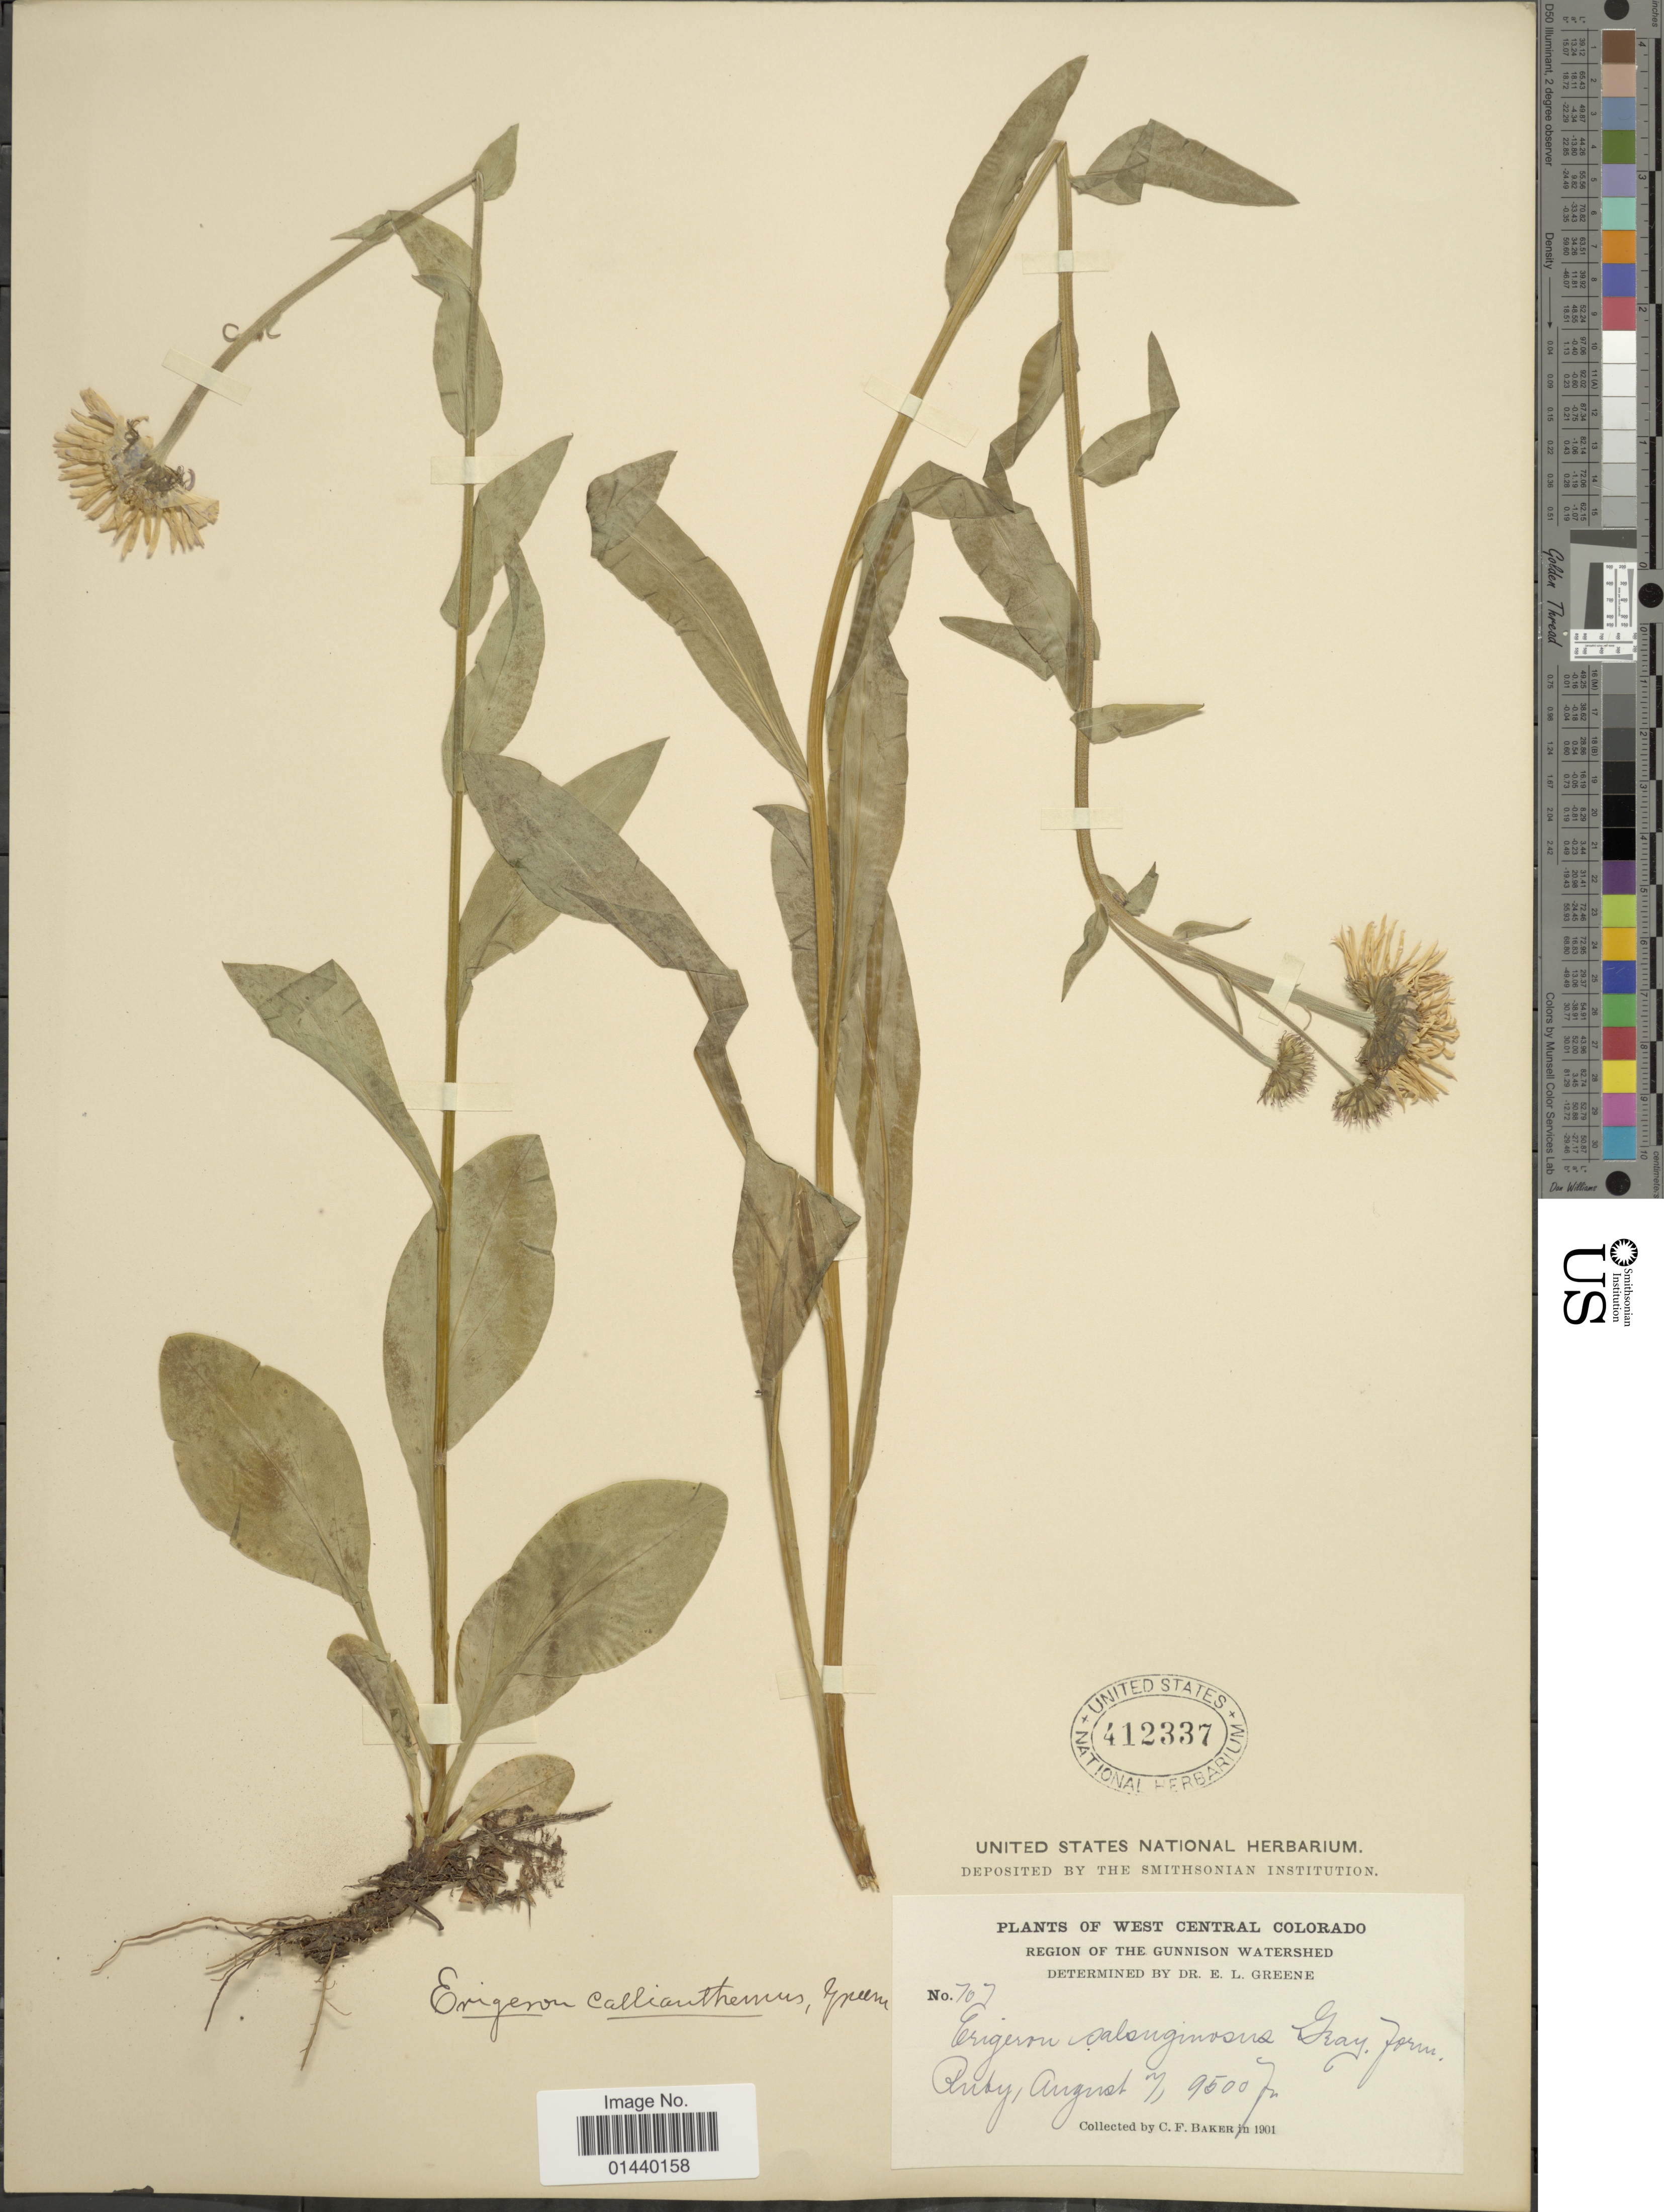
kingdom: Plantae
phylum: Tracheophyta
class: Magnoliopsida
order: Asterales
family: Asteraceae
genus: Erigeron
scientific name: Erigeron salsuginosus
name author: (Richardson ex R. Br.) A. Gray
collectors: C. F. Baker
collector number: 707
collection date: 1901-08-07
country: United States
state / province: Colorado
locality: West Central Colorado. Region of the Gunnison Watershed. Ruby.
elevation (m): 2896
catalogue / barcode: US 412337